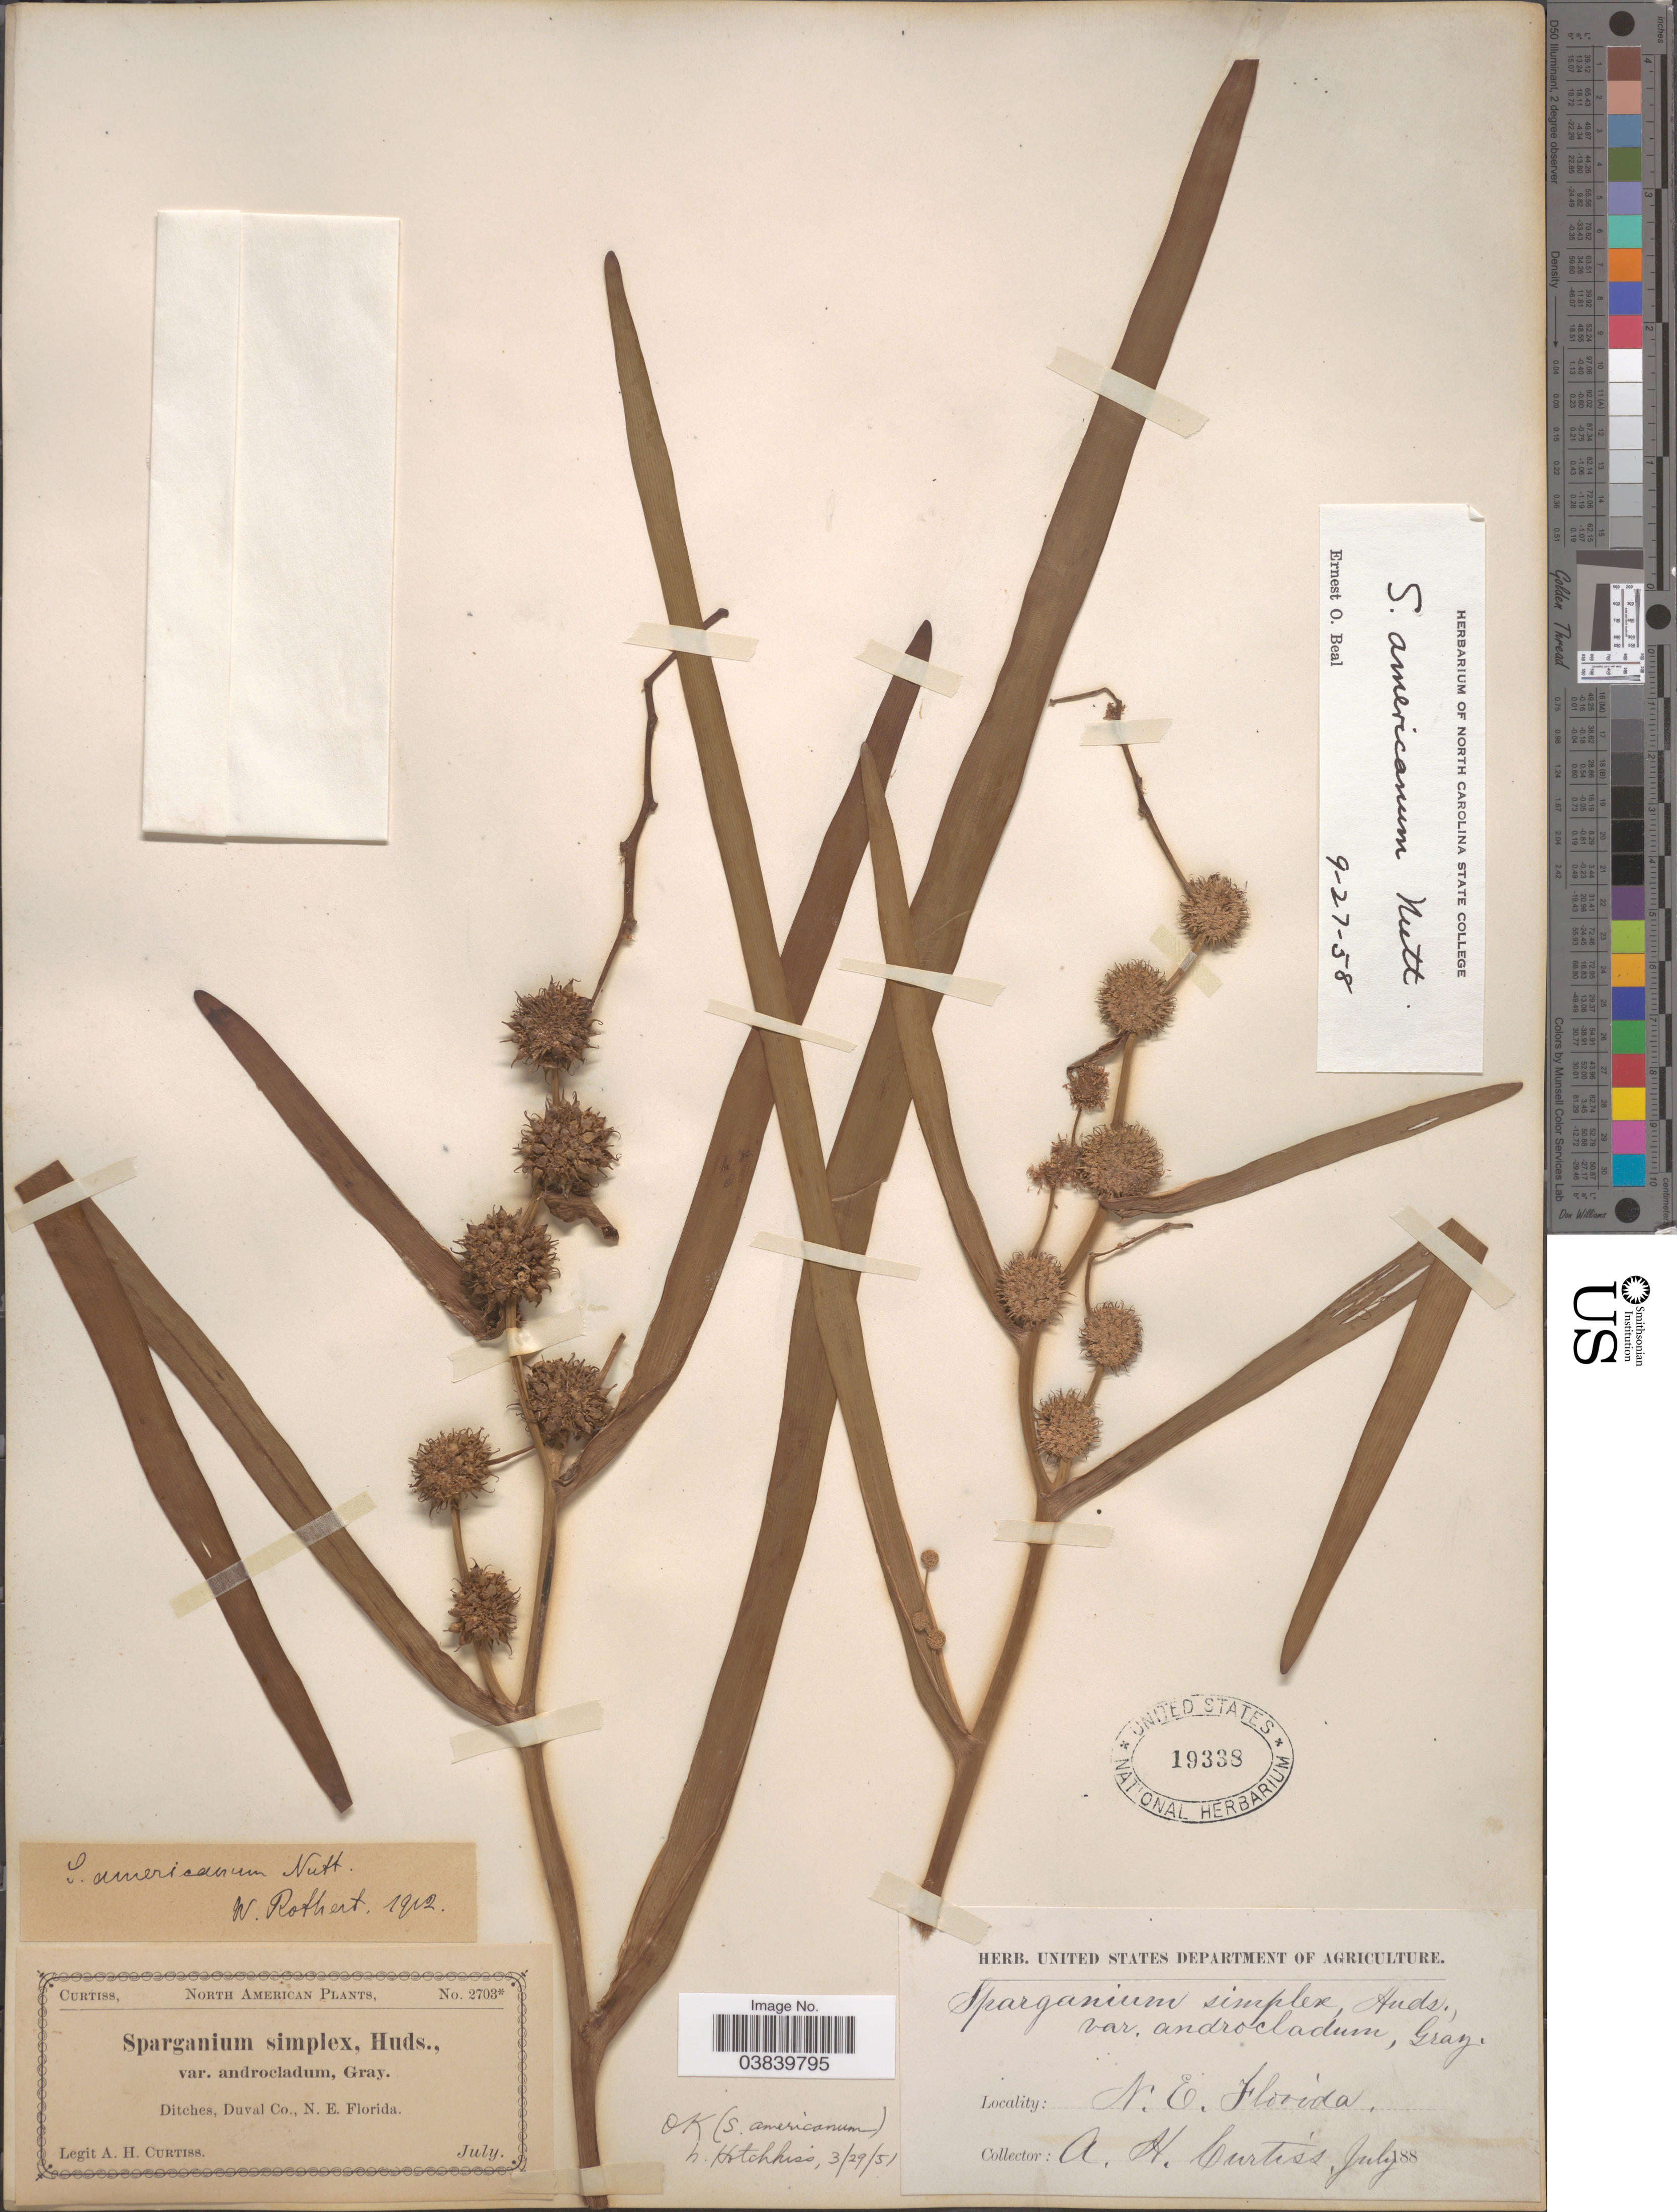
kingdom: Plantae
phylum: Tracheophyta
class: Liliopsida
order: Poales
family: Typhaceae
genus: Sparganium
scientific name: Sparganium americanum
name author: Nutt.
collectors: A. H. Curtiss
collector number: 2703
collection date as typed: July 188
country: United States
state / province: Florida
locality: Ditches, Duval Co., N.E. Florida.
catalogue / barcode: US 19338